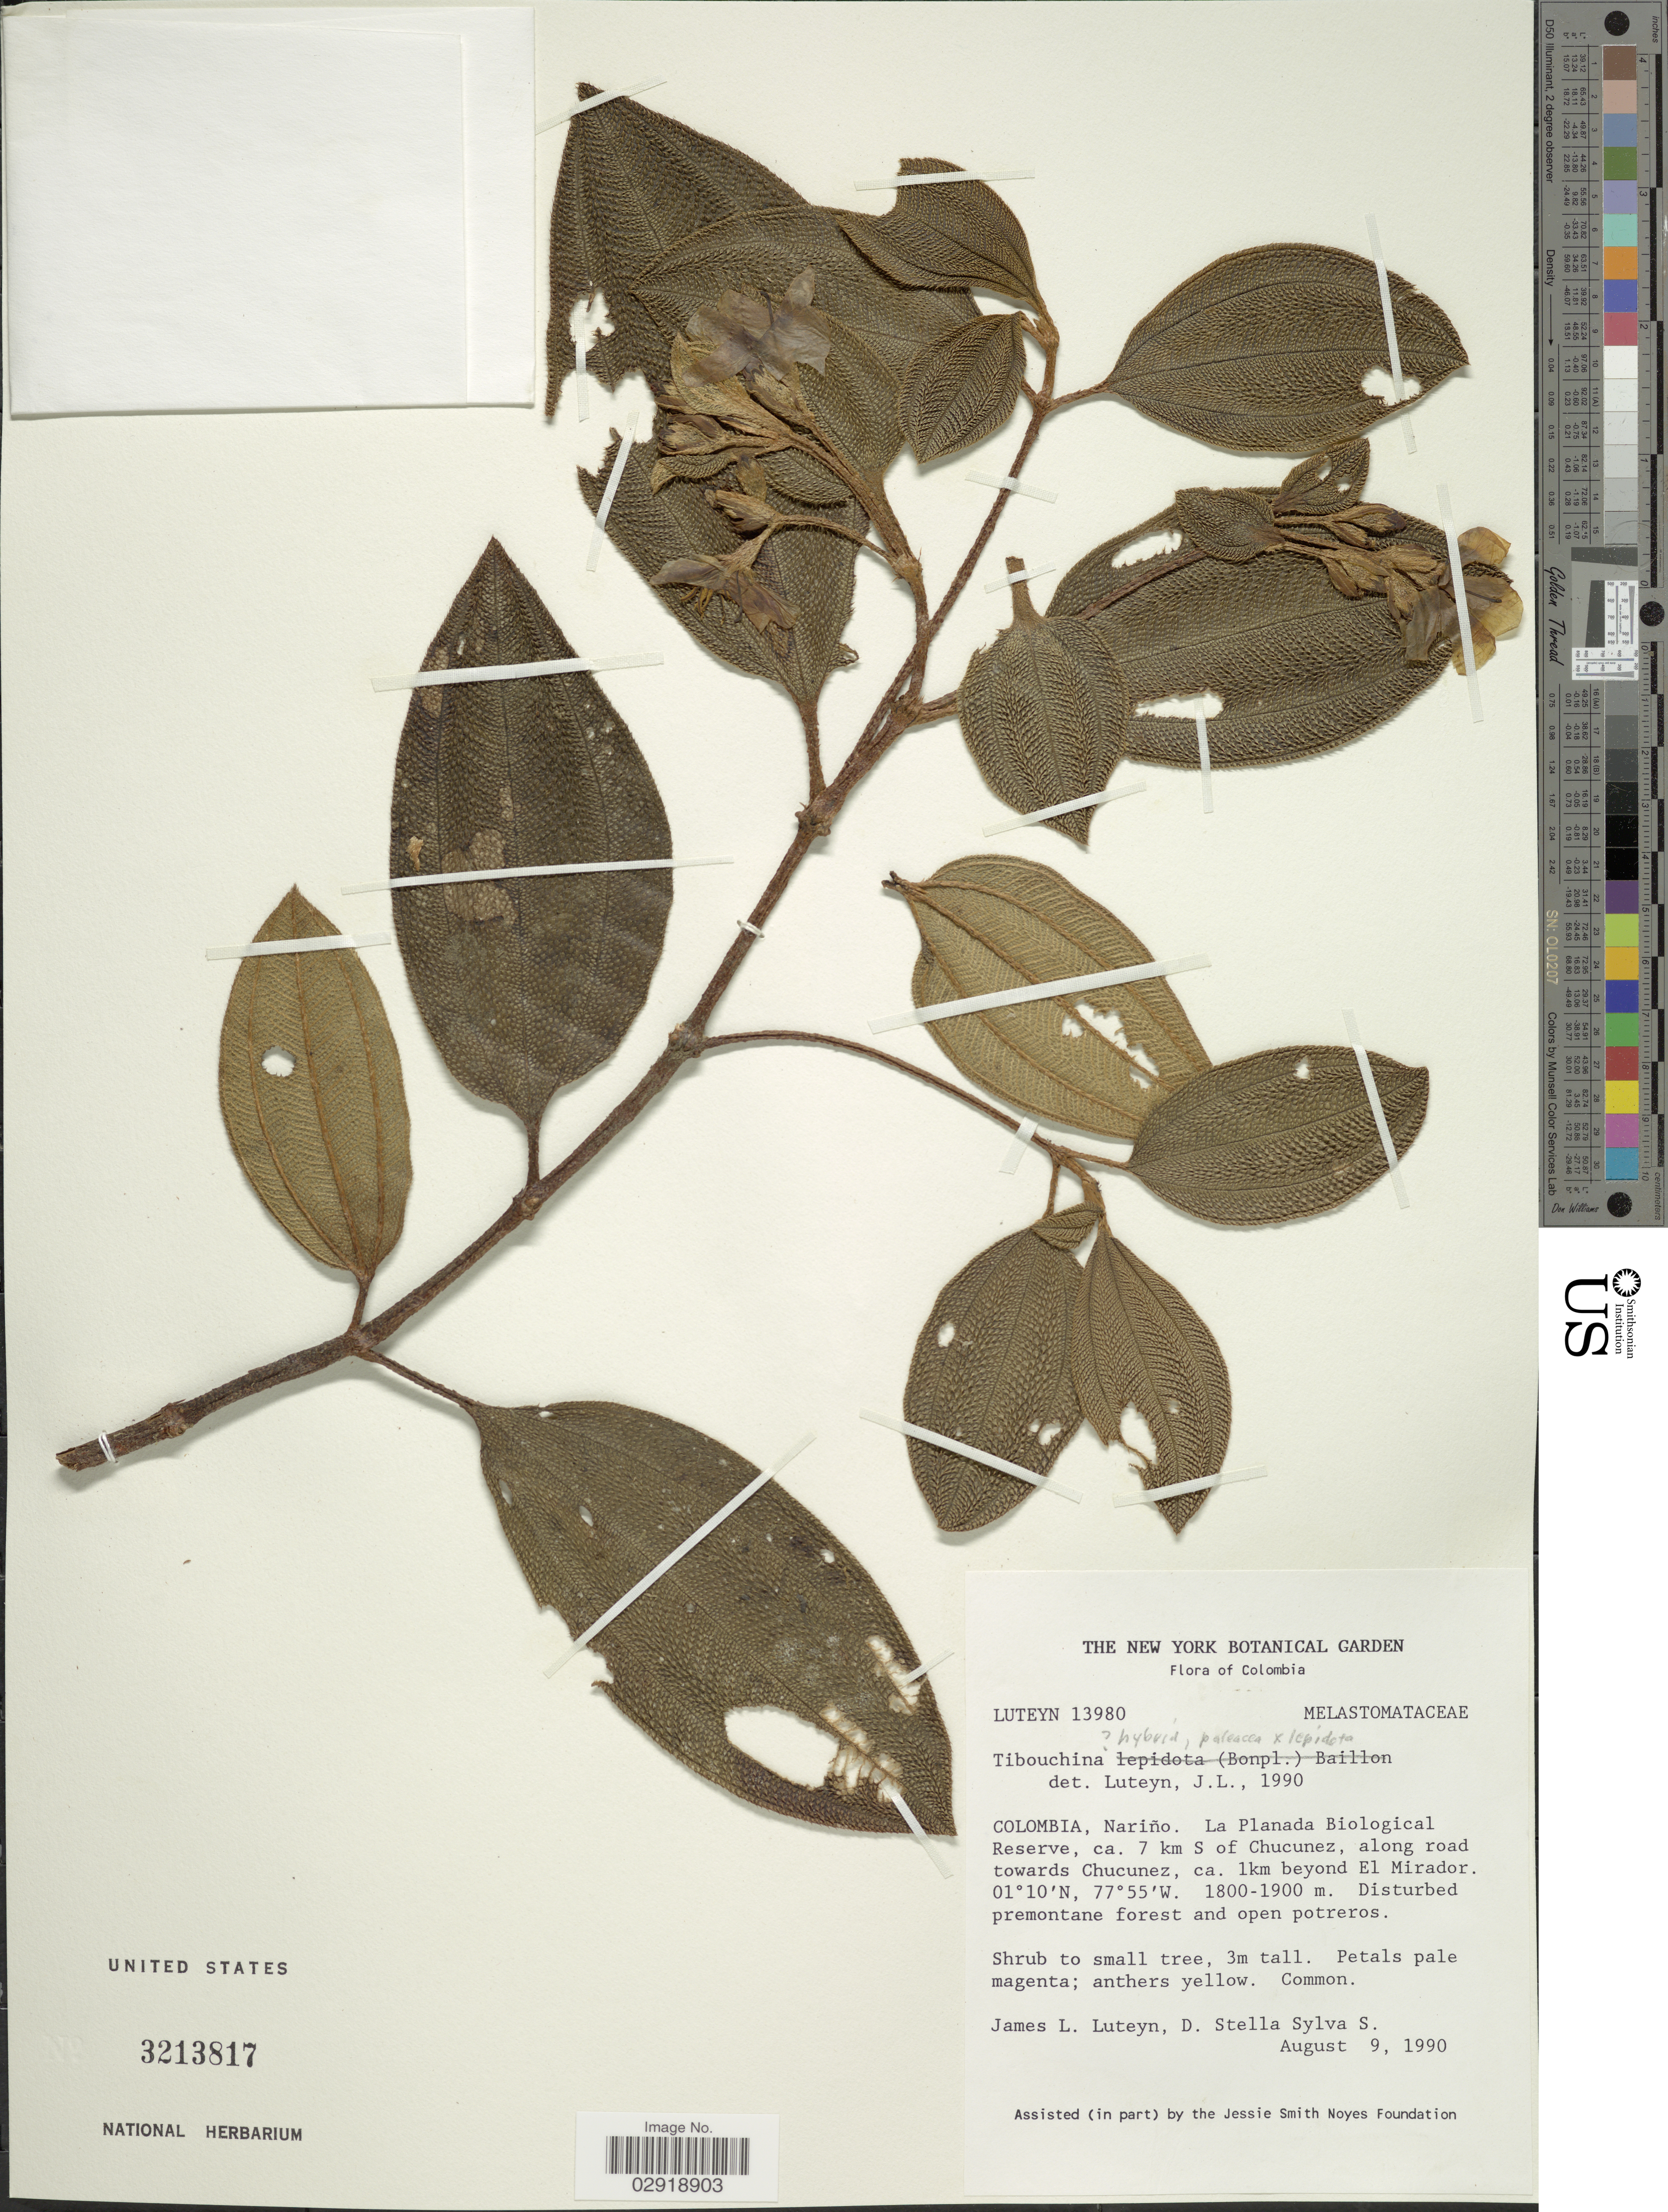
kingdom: Plantae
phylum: Tracheophyta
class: Magnoliopsida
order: Myrtales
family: Melastomataceae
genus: Andesanthus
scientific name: Andesanthus sp.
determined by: Strong, Mark T., (BOT), Smithsonian Institution - National Museum of Natural History (UNITED STATES)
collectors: J. L. Luteyn & D. Sylva-S.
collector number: Luteyn13980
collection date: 1990-09-09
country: Colombia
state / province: Nariño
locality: La Planada Biological Reserve, ca. 7 km S of Chucunez, along road towards Chucunez, ca. 1km beyond El Mirador.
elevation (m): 1800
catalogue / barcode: US 3213817